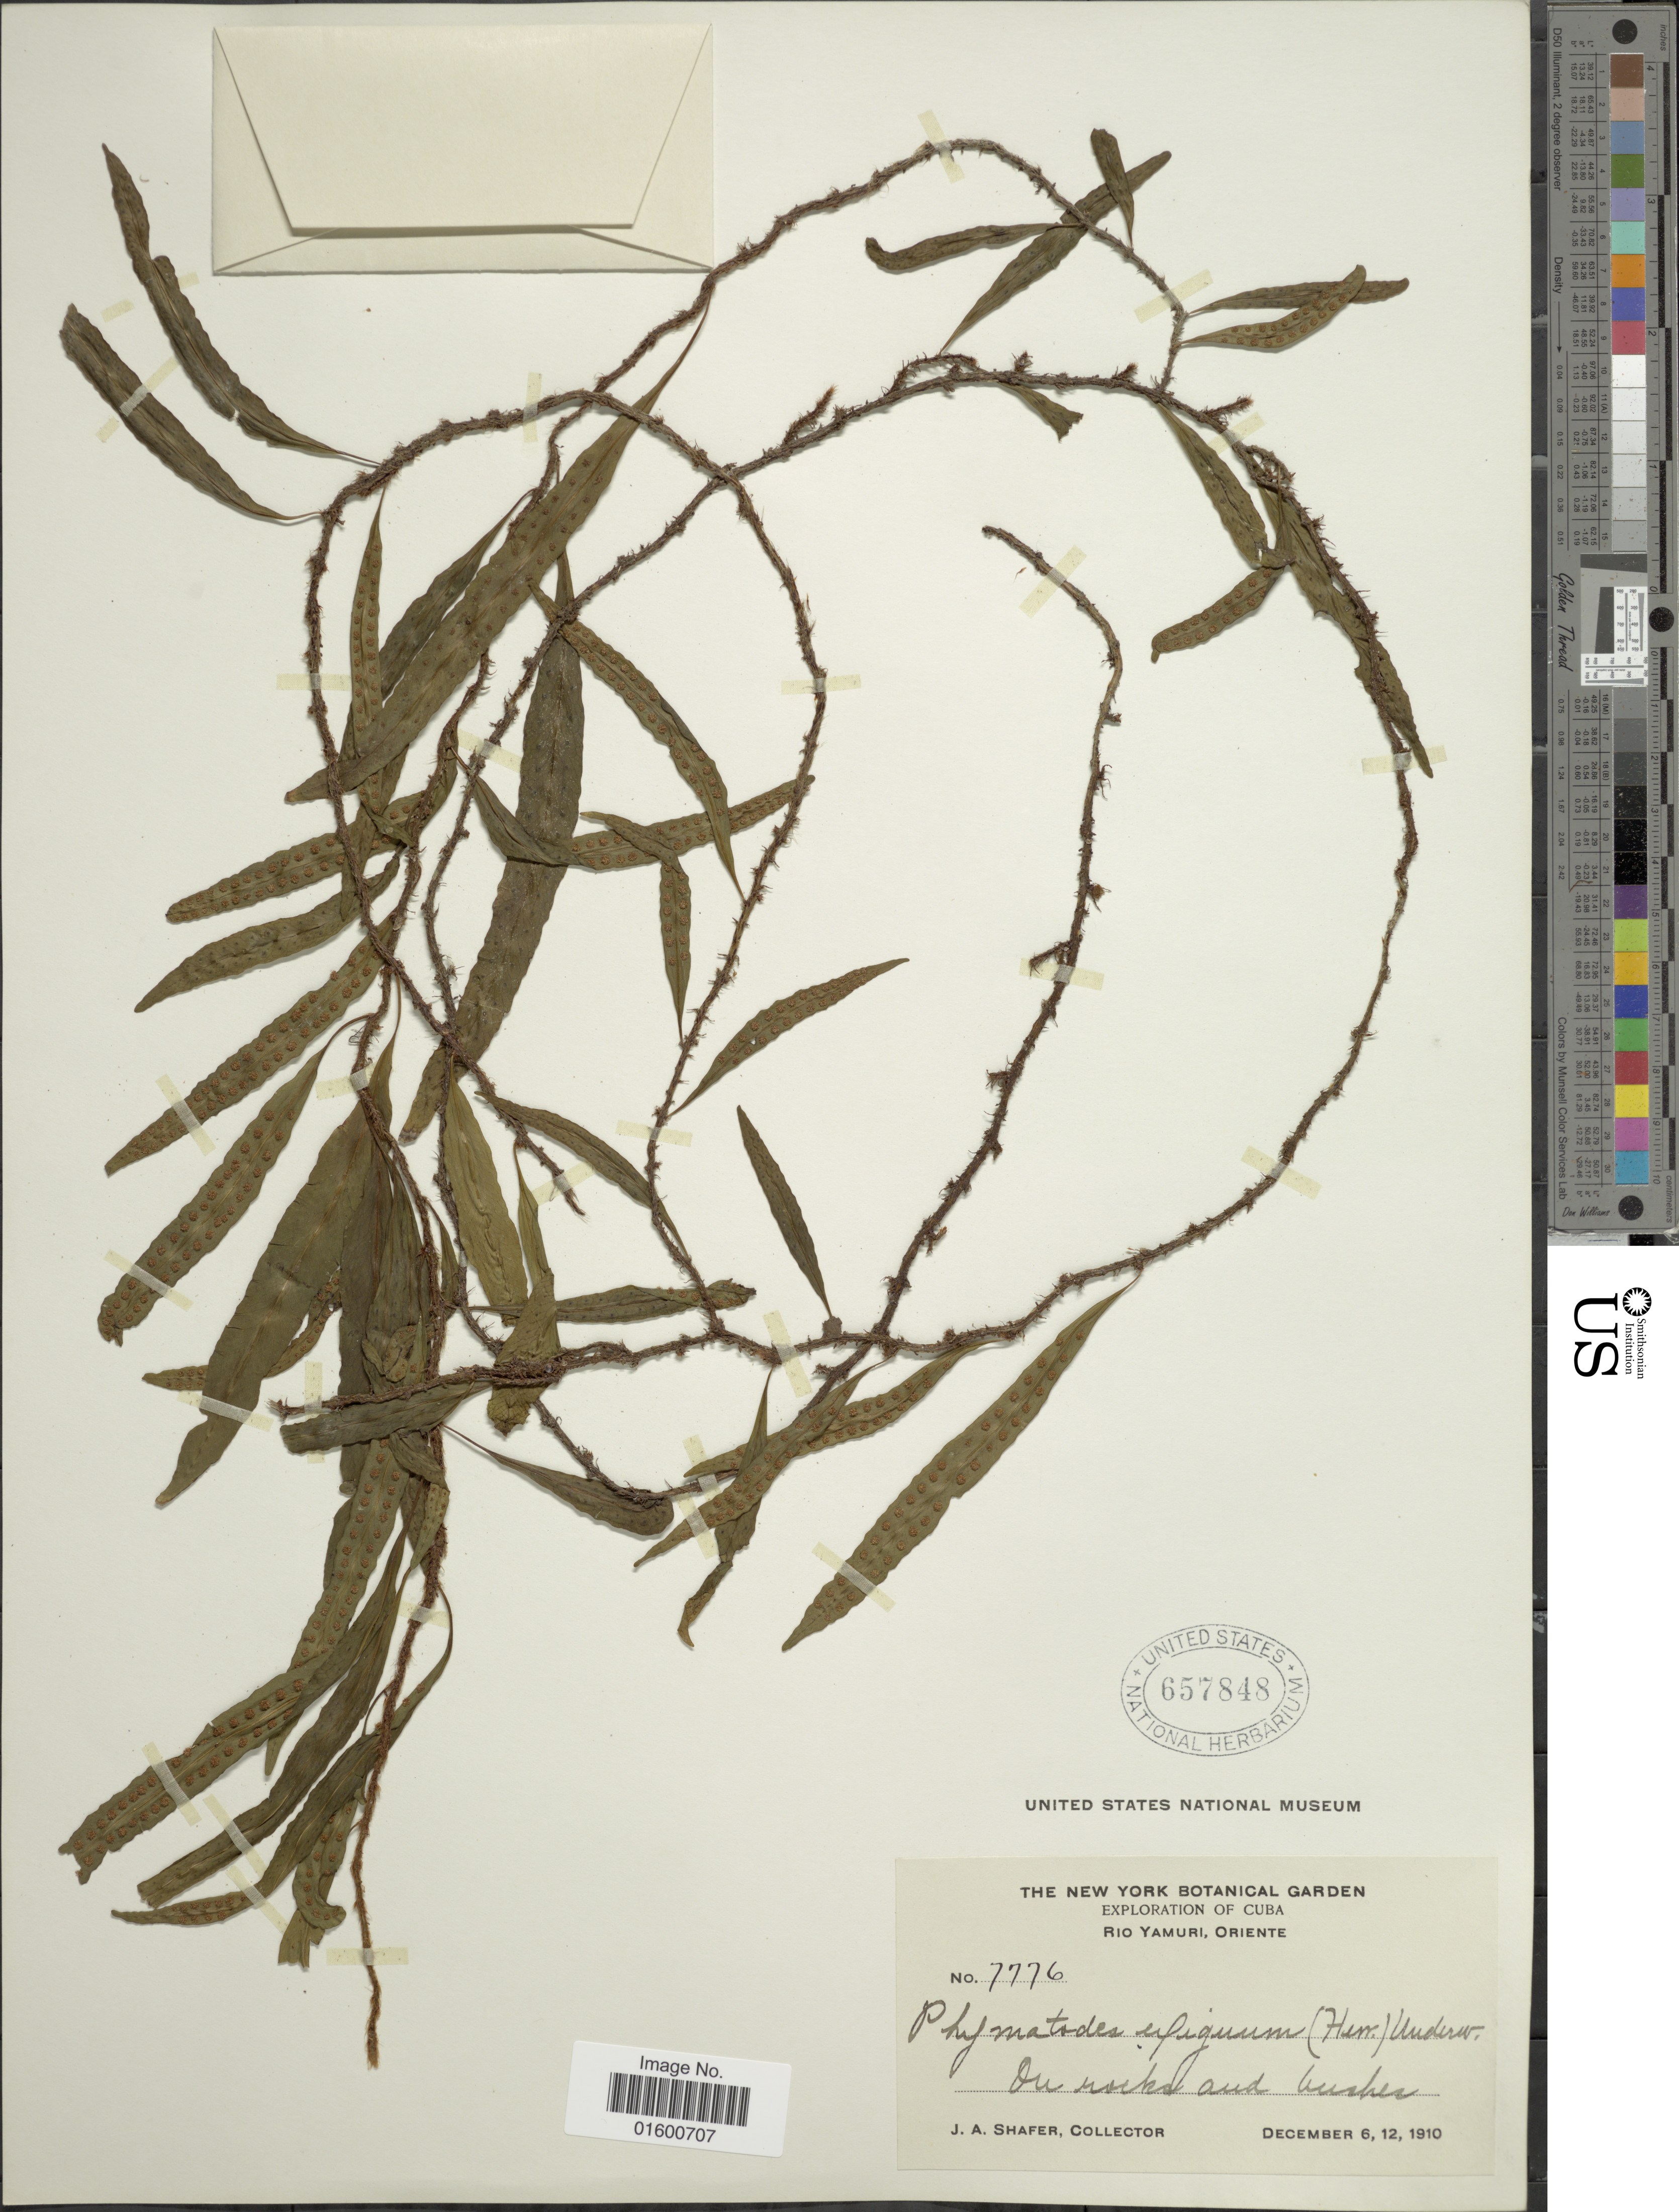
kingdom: Plantae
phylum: Tracheophyta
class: Polypodiopsida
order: Polypodiales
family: Polypodiaceae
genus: Microgramma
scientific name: Microgramma heterophylla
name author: (L.) Wherry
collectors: J. A. Shafer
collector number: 7776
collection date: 1910-12-06/1910-12-12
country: Cuba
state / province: Oriente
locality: Rio Yamuri, Oriente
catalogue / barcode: US 657848